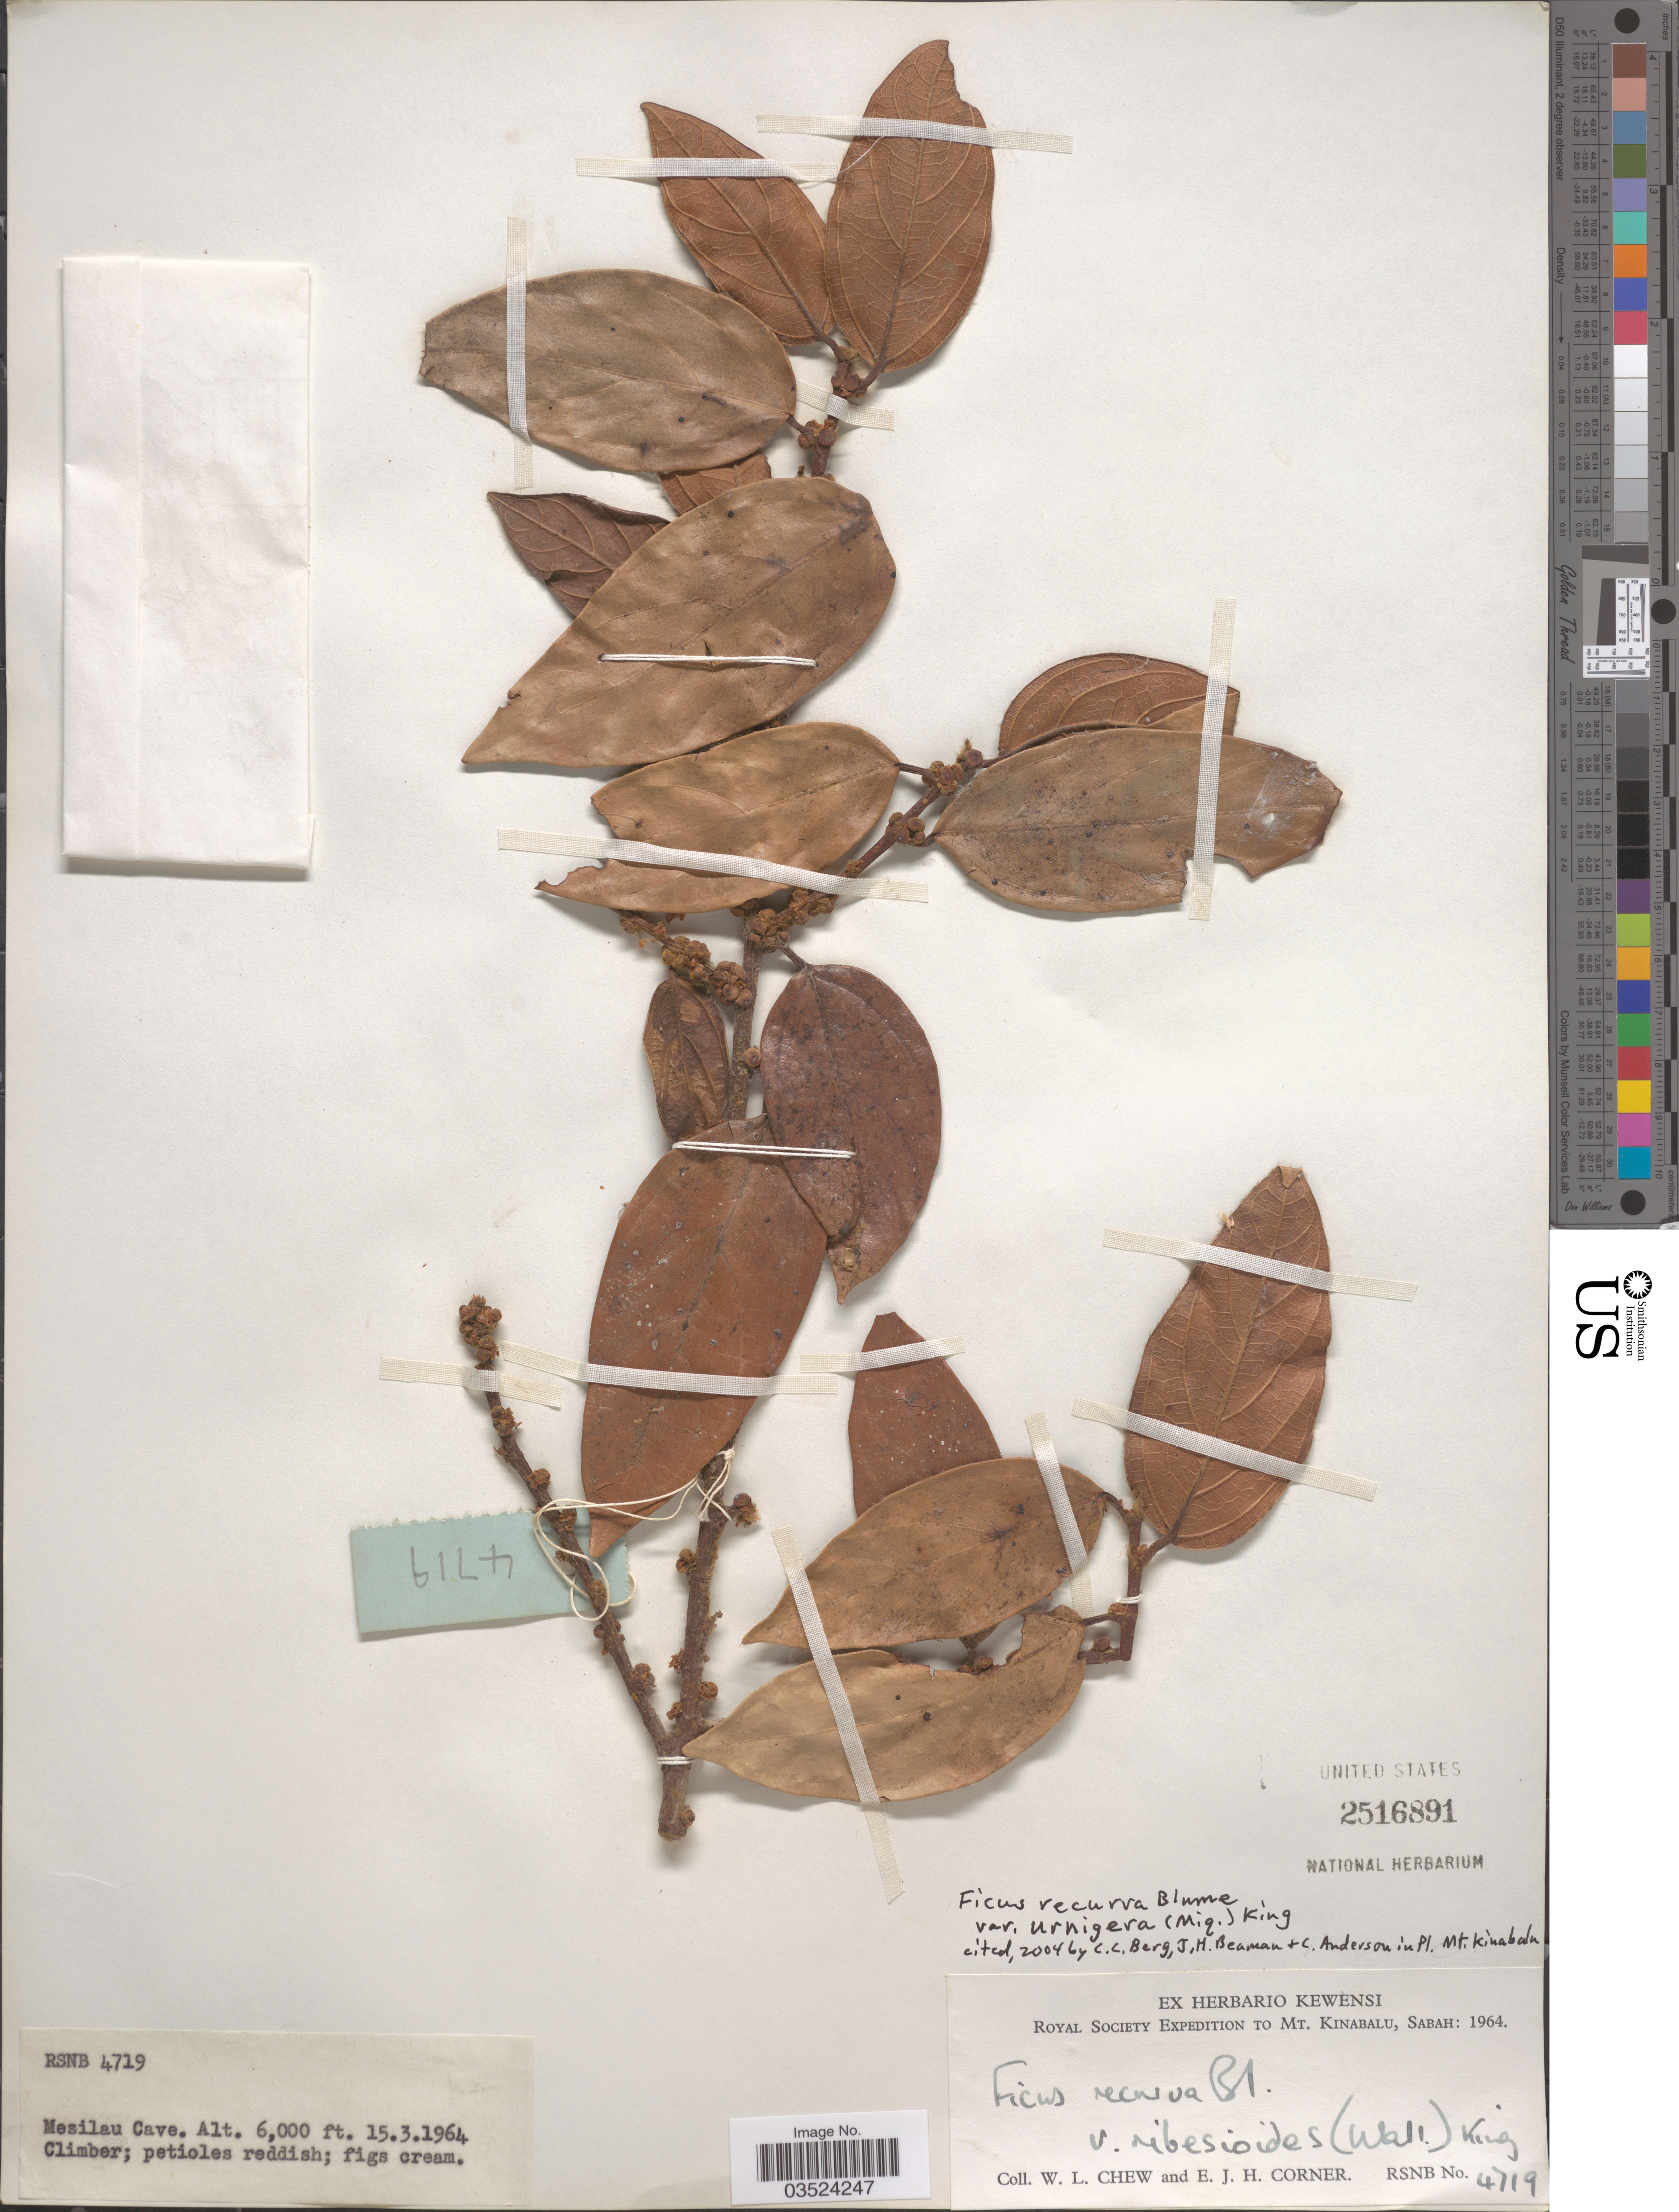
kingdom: Plantae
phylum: Tracheophyta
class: Magnoliopsida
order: Rosales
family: Moraceae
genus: Ficus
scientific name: Ficus recurva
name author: Blume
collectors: W. Chew & E. Corner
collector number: RSNB 4719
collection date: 1964-03-15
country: Malaysia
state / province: Sabah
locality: Mesilau Cave. Mt. Kinabalu.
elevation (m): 1829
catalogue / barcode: US 2516891